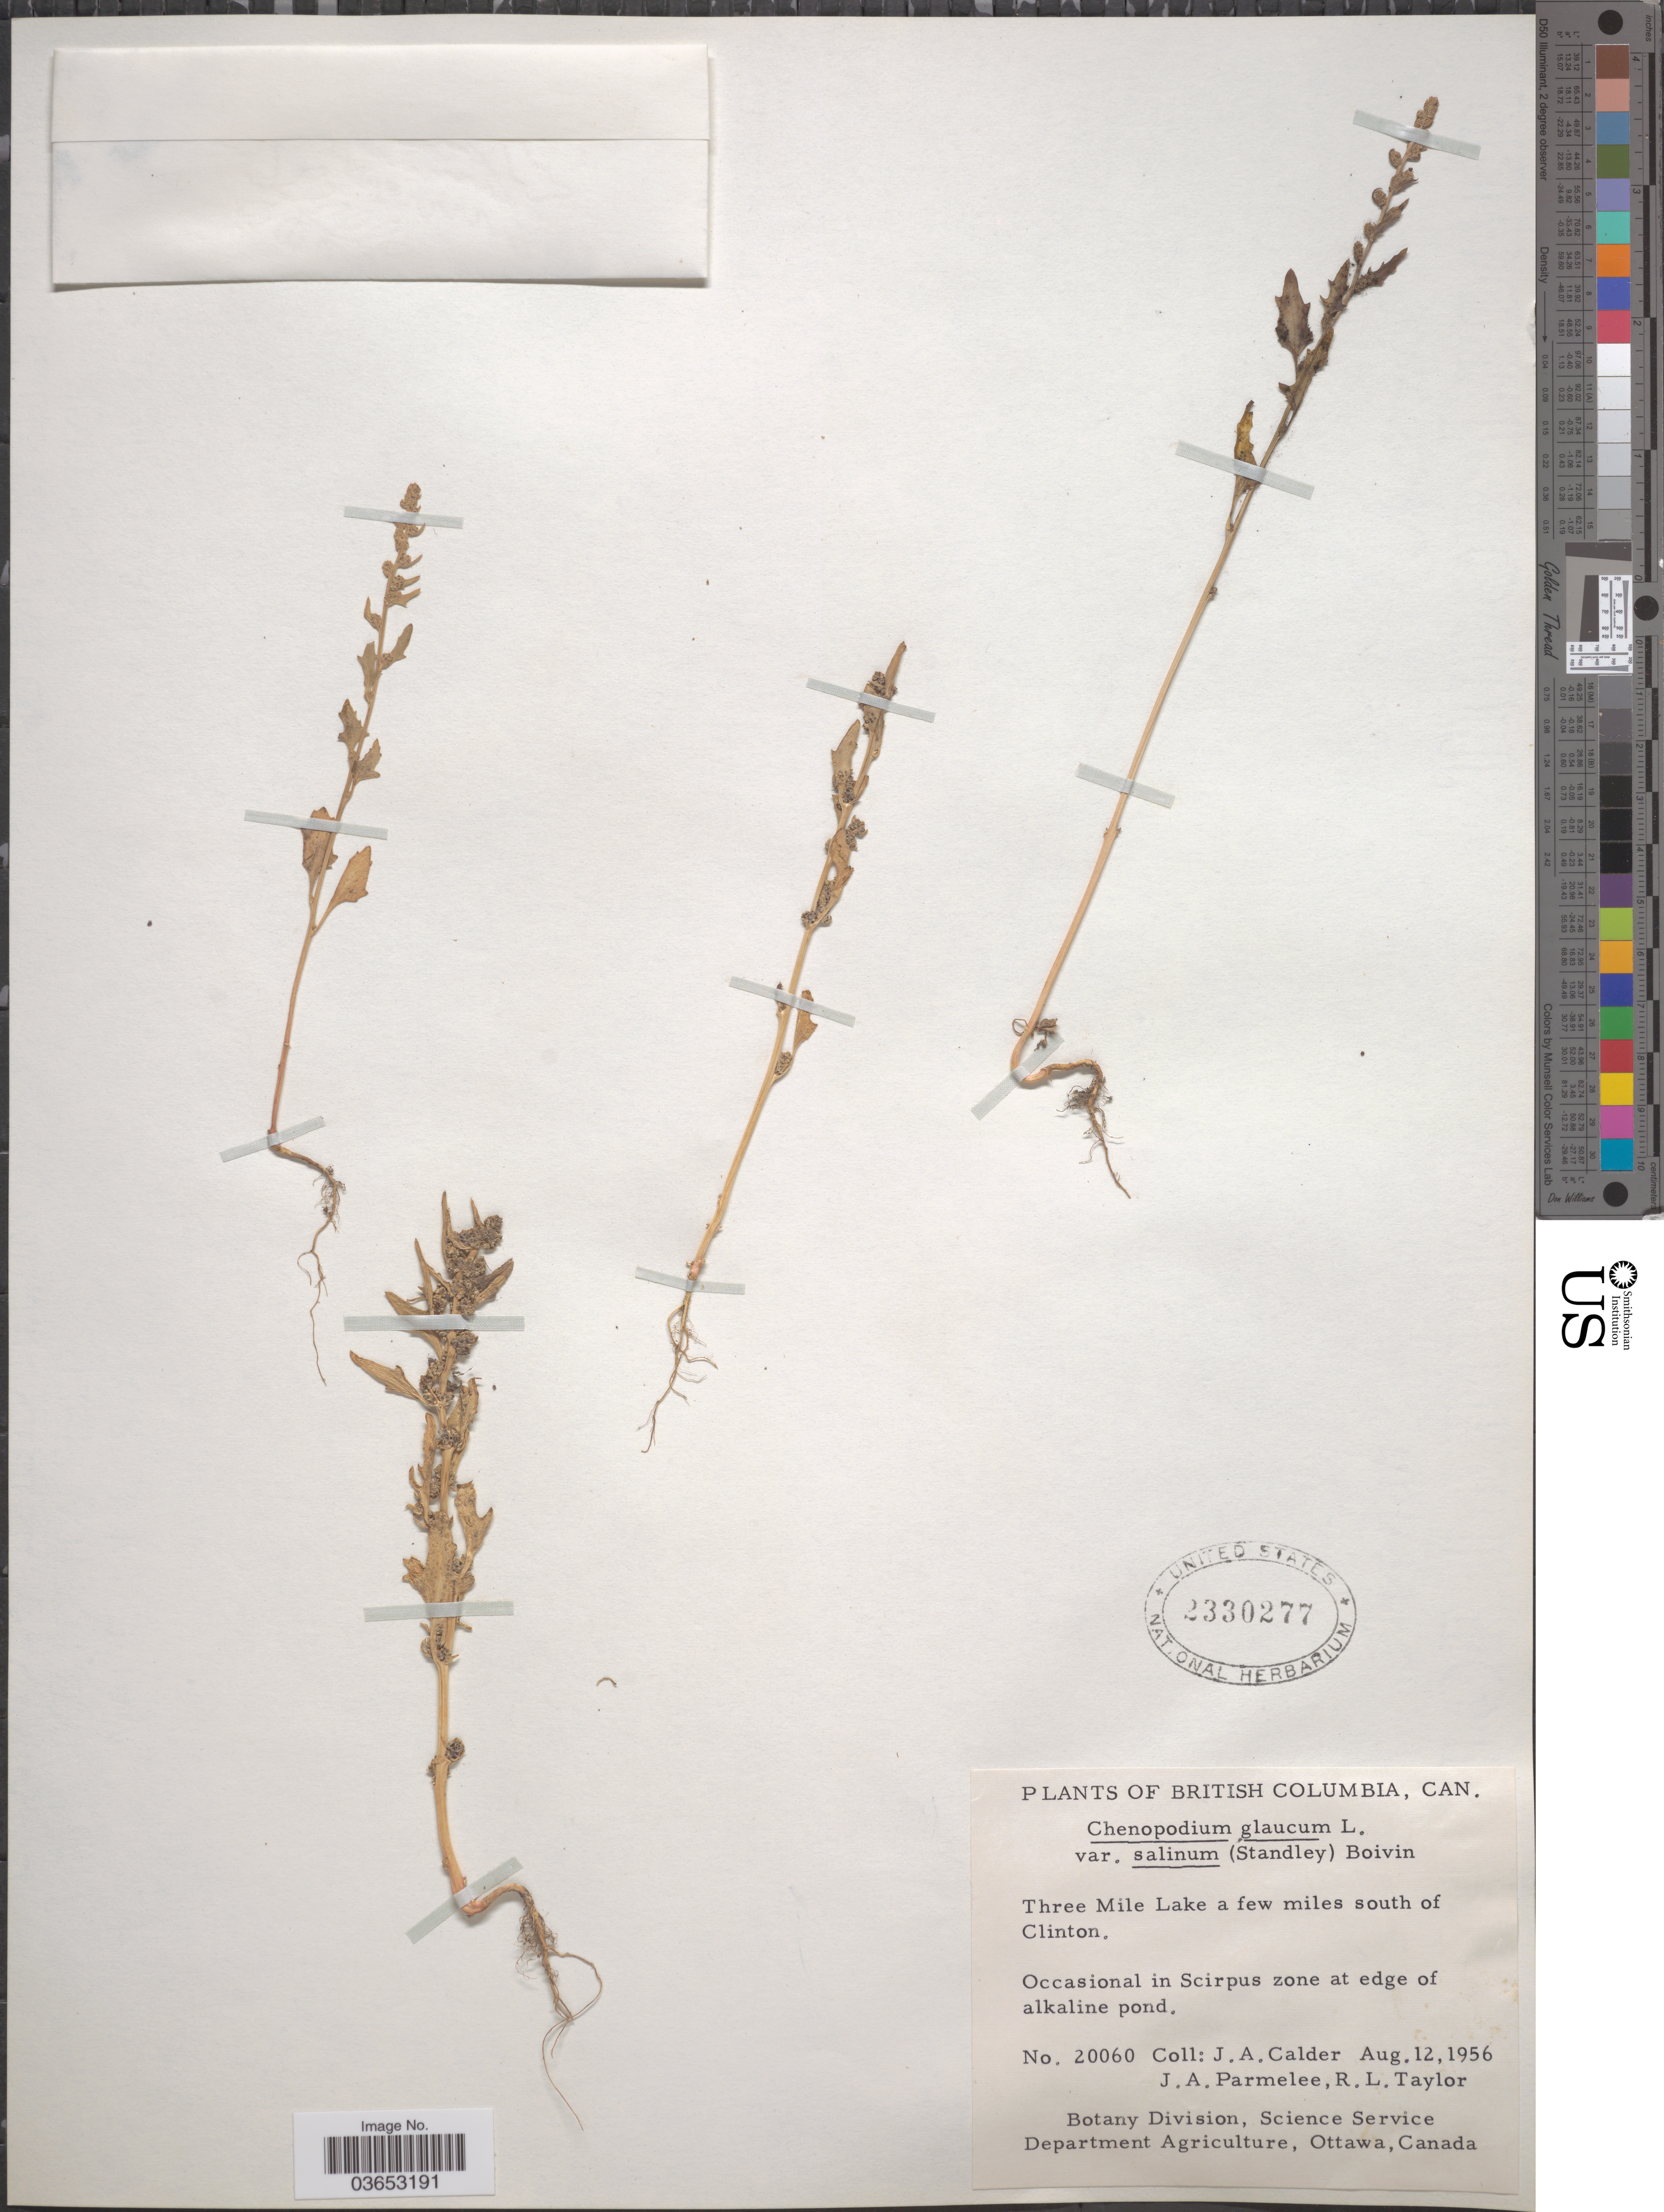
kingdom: Plantae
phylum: Tracheophyta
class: Magnoliopsida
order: Caryophyllales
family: Amaranthaceae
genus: Chenopodium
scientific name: Chenopodium glaucum subsp. salinum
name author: (Aellen) Aellen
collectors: J. A. Calder, J. A. Parmelee & R. Taylor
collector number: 20060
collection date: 1956-08-12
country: Canada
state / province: British Columbia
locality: Three Mile Lake a few miles south of Clinton.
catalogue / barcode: US 2330277